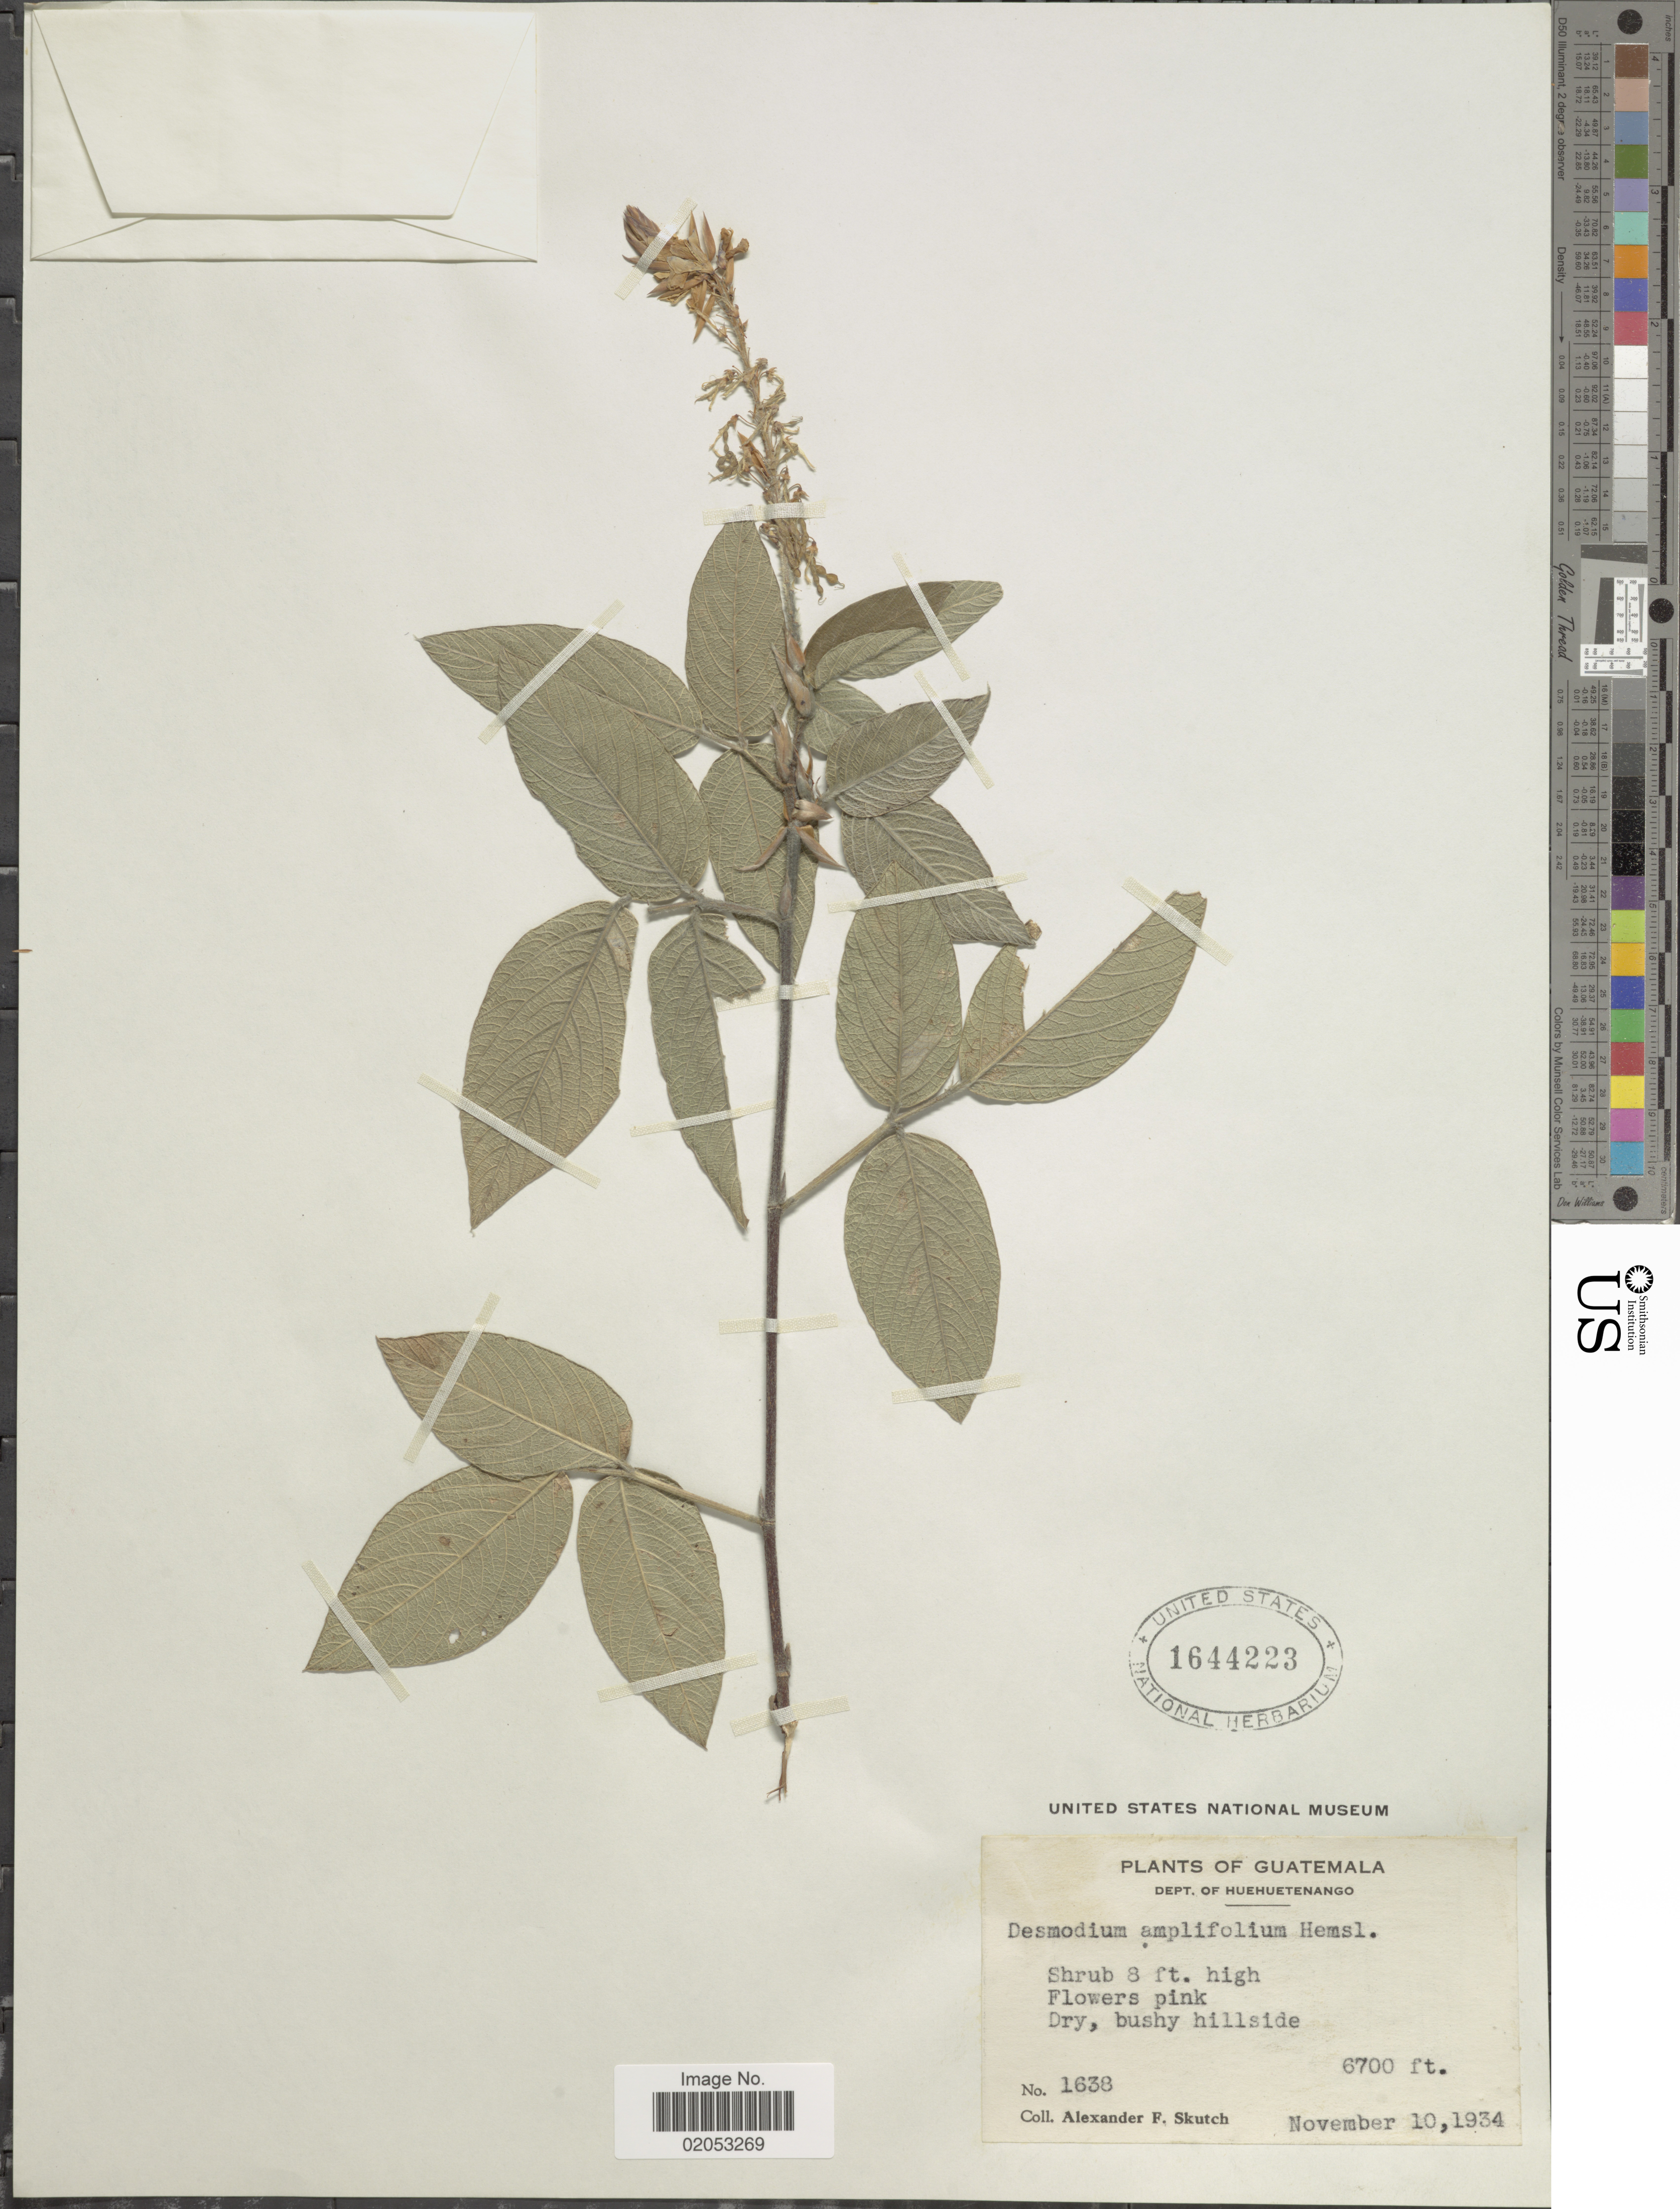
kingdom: Plantae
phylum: Tracheophyta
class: Magnoliopsida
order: Fabales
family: Fabaceae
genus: Desmodium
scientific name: Desmodium amplifolium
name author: Hemsl.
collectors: A. F. Skutch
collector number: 1638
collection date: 1934-11-10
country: Guatemala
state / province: Huehuetenango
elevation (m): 2042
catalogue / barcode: US 1644223